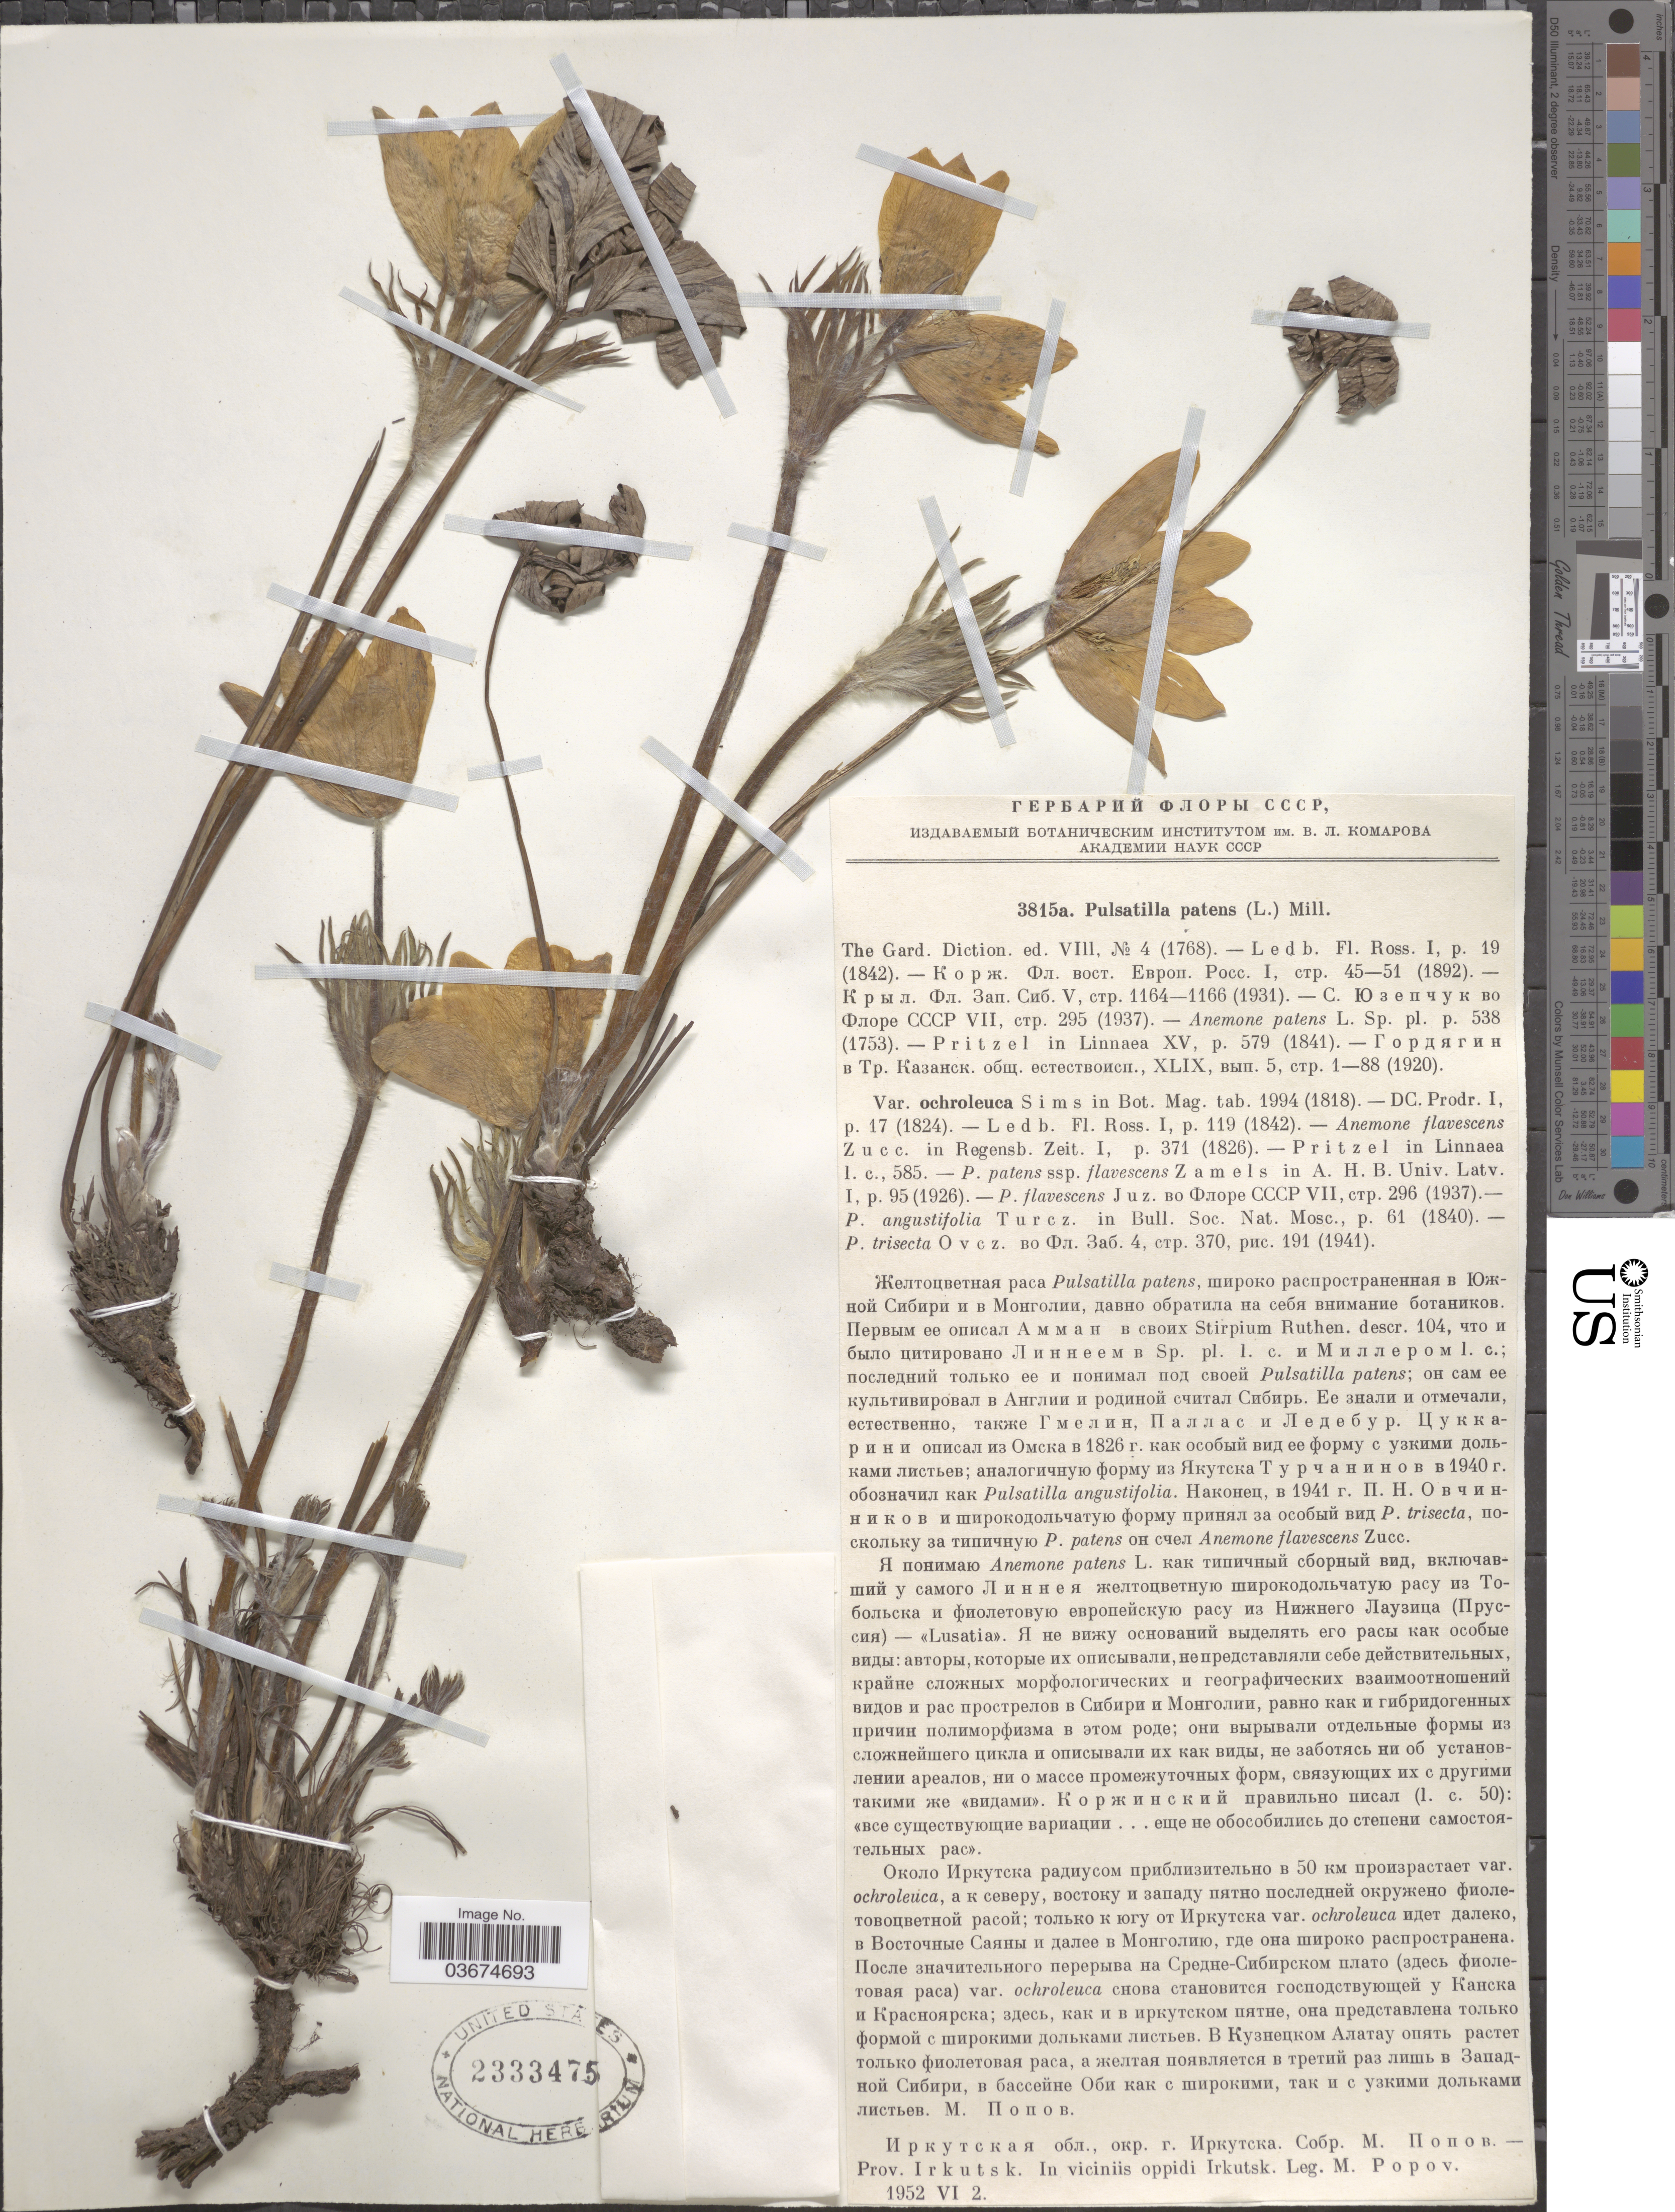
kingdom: Plantae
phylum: Tracheophyta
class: Magnoliopsida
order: Ranunculales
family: Ranunculaceae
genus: Pulsatilla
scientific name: Pulsatilla patens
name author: (L.) Mill.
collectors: M. Popov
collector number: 3815a.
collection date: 1952-06-02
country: Russian Federation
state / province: Irkutsk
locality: In viciniis oppidi Irkutsk.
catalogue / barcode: US 2333475